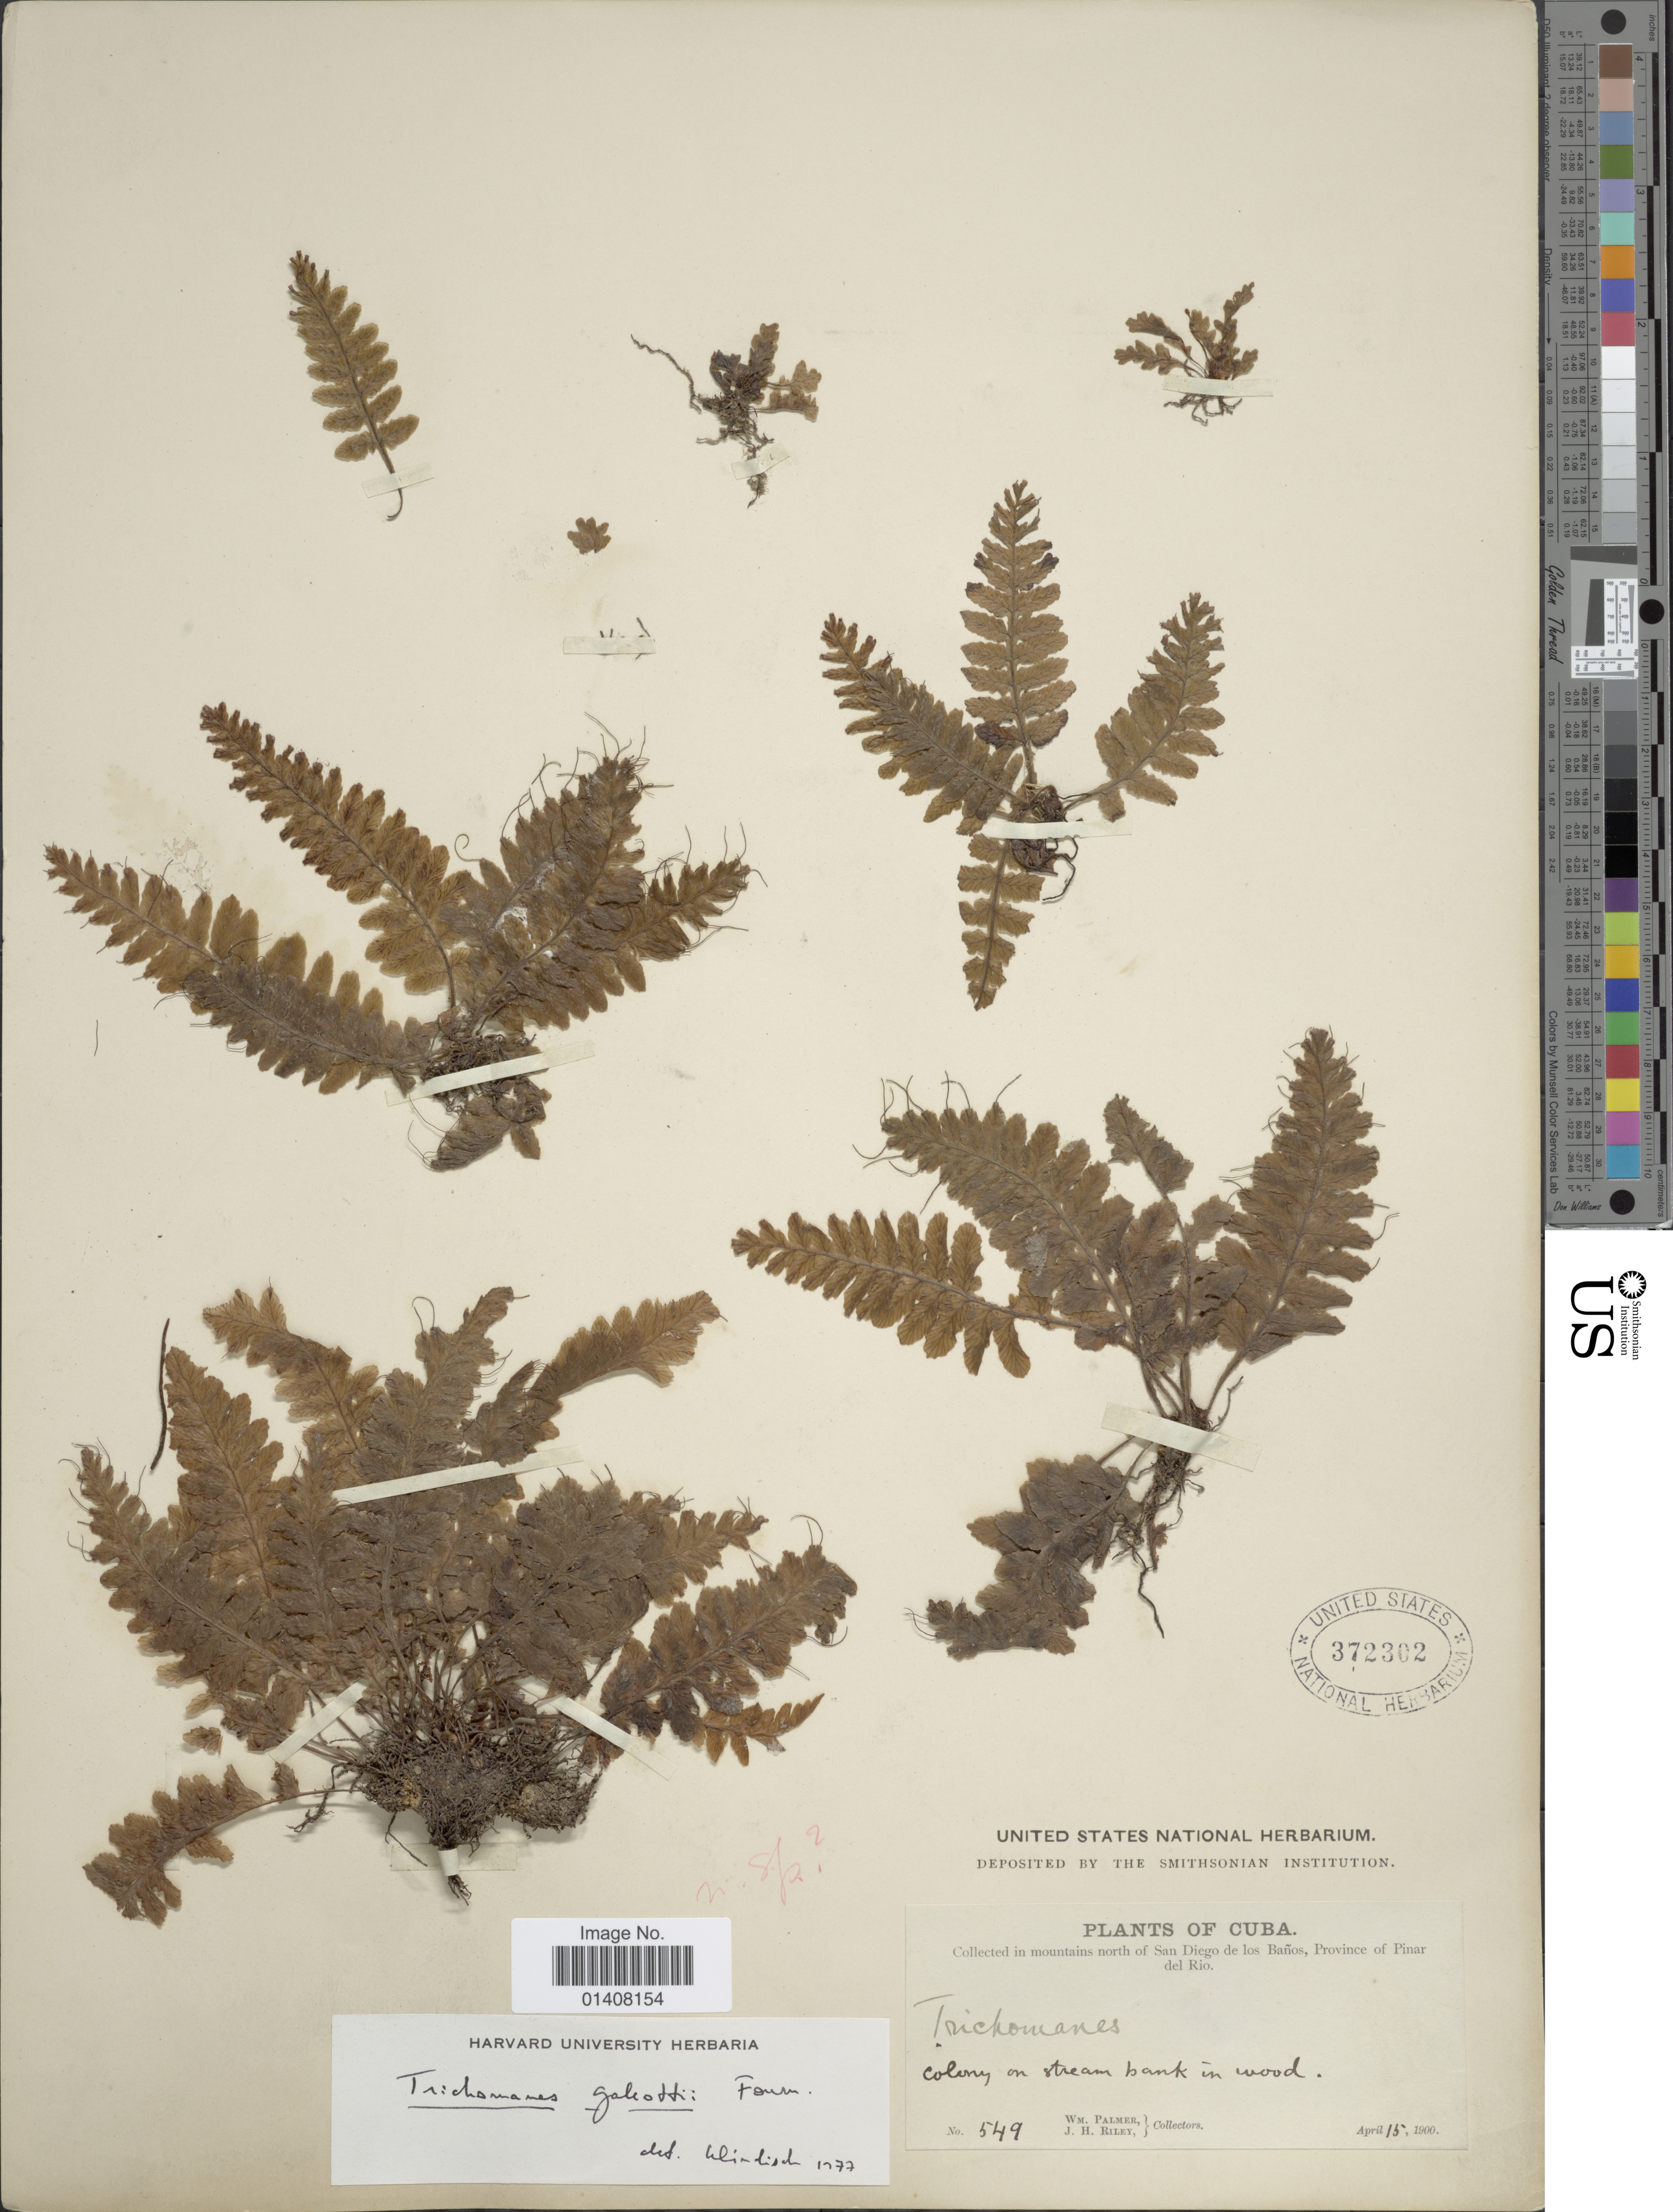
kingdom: Plantae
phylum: Tracheophyta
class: Polypodiopsida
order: Hymenophyllales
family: Hymenophyllaceae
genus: Trichomanes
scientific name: Trichomanes galeottii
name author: E. Fourn.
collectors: W. Palmer & J. H. Riley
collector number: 549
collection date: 1900-04-15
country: Cuba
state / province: Pinar del Río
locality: Mountains north of San Diego de los Baños, province of Pinar del Rio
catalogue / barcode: US 372302